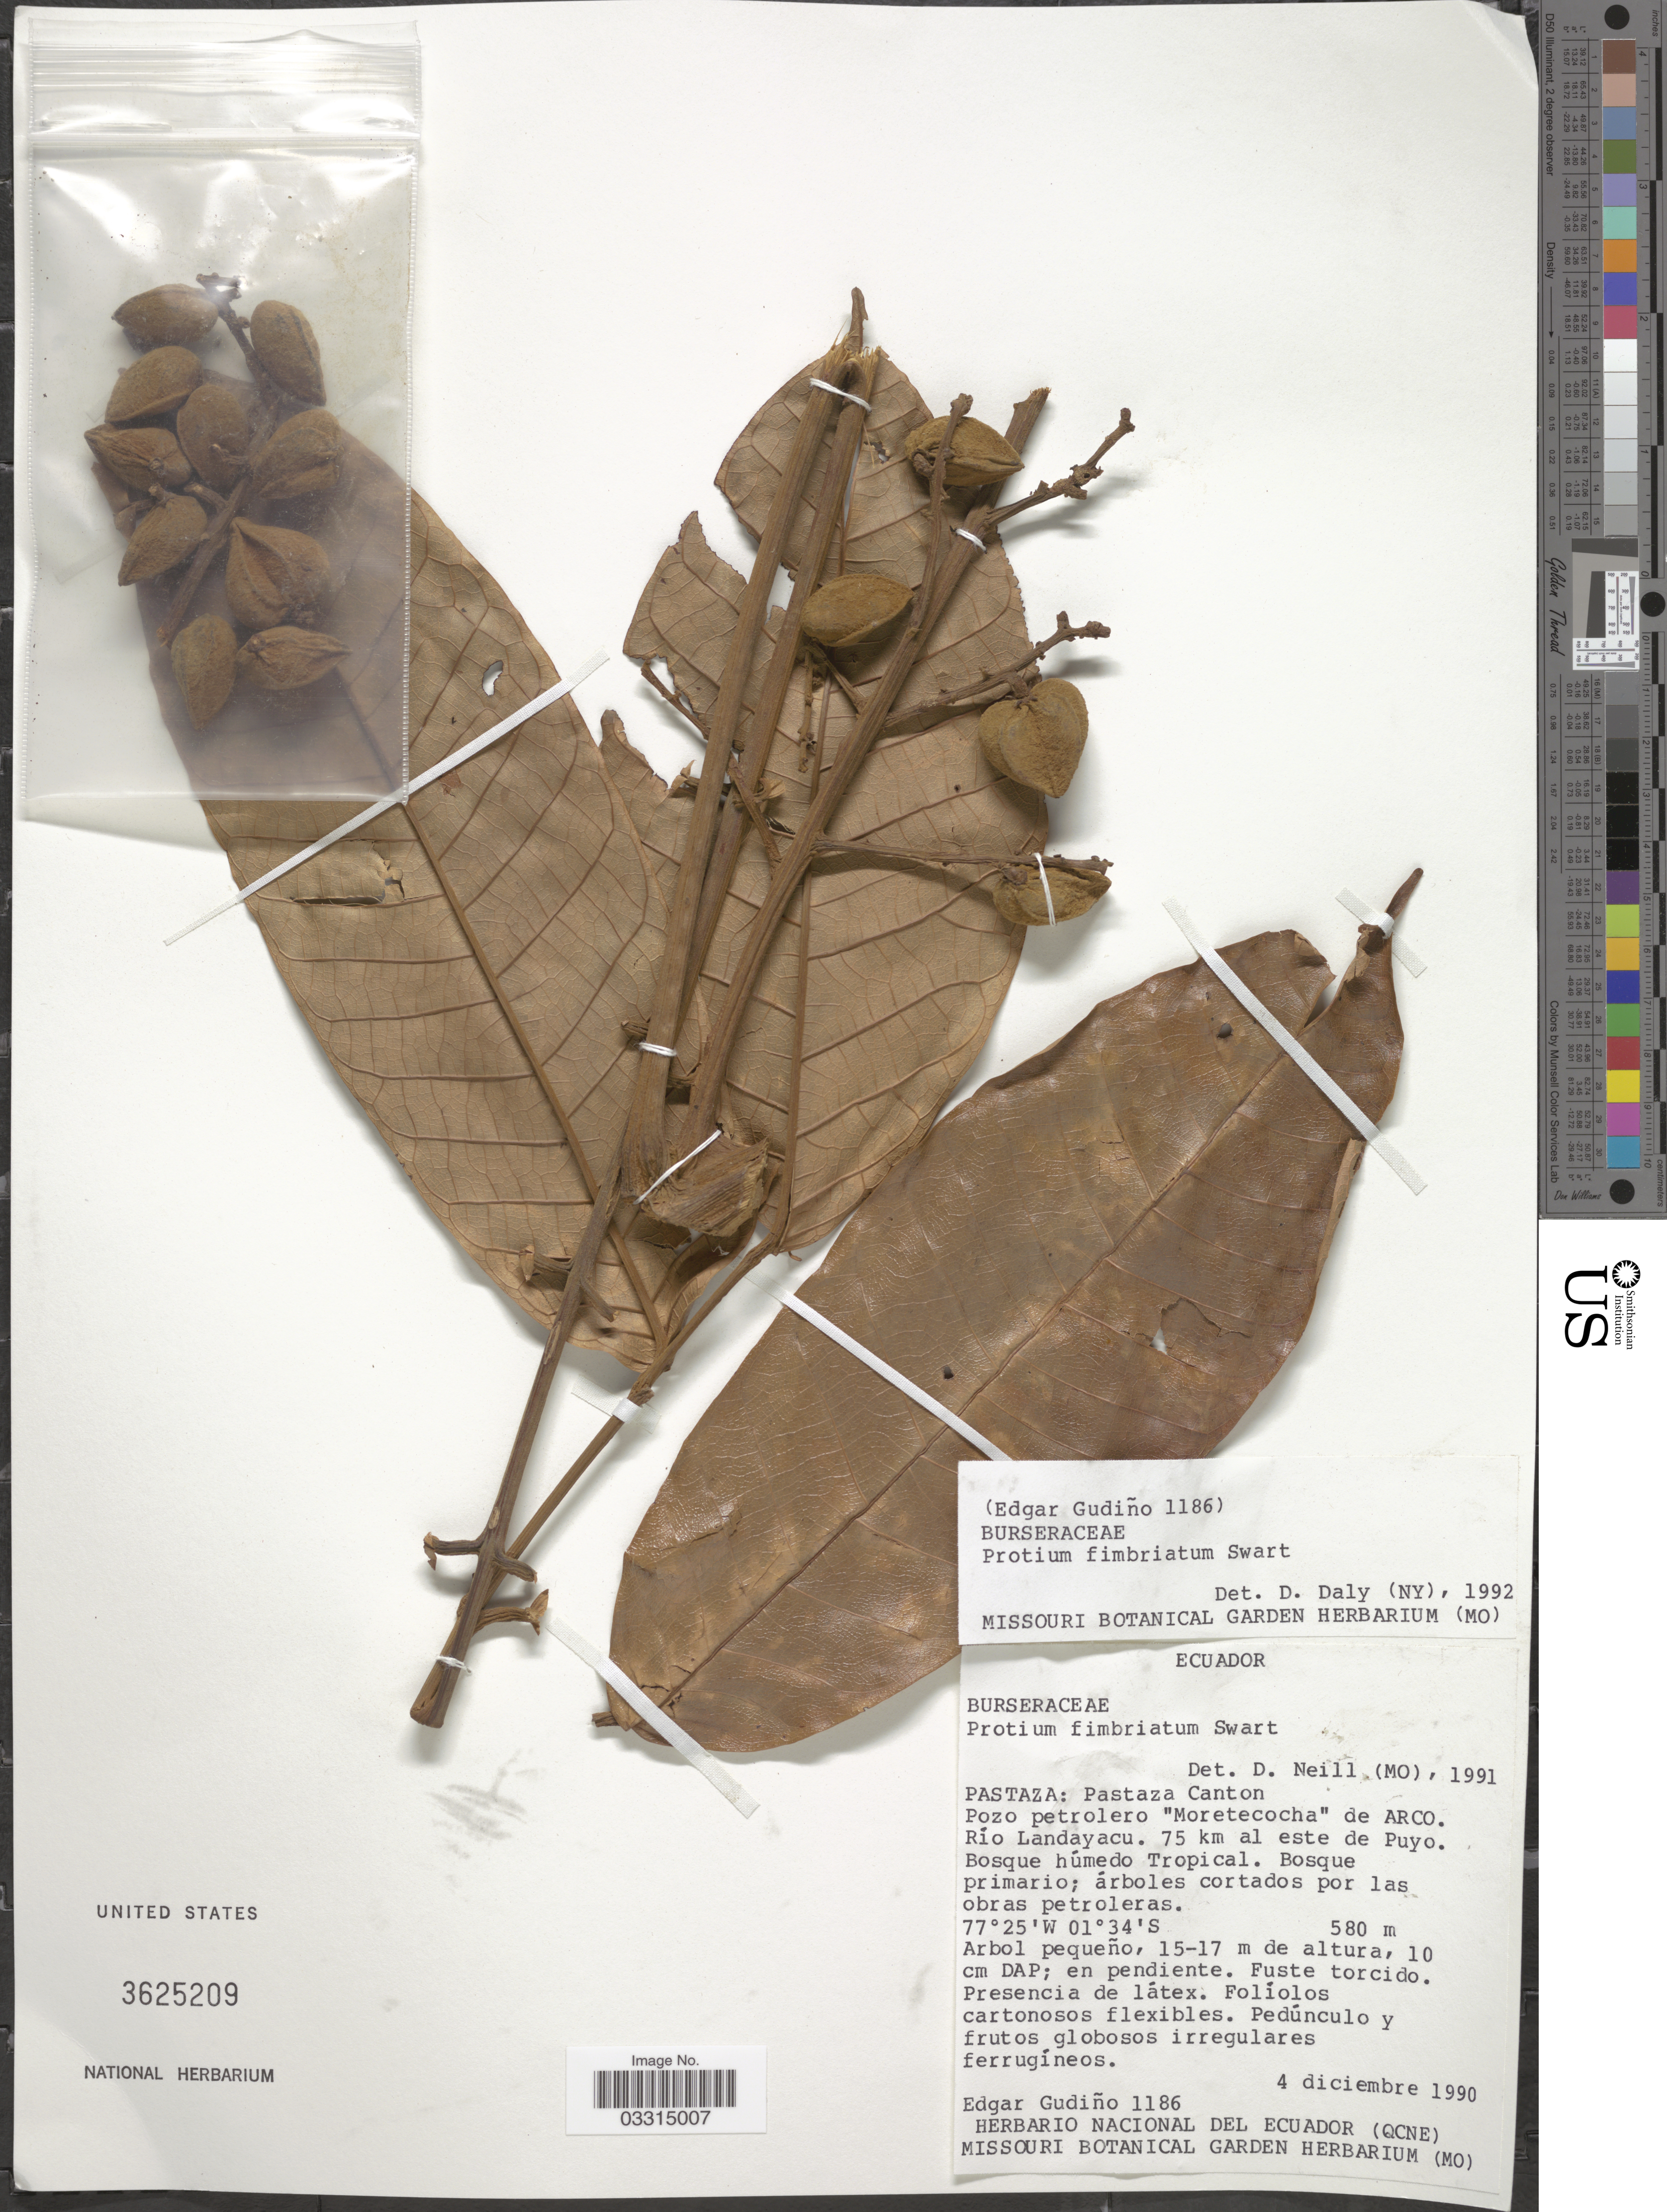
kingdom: Plantae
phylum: Tracheophyta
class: Magnoliopsida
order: Sapindales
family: Burseraceae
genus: Protium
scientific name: Protium fimbriatum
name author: Swart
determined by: Daly, D. C.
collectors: E. Gudiño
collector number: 1186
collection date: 1990-12-04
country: Ecuador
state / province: Pastaza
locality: Pastaza Canton. Pozo petrolero "Moretecocha" de Arco. Rio Landayacu. 75 km al este de Puyo.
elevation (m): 580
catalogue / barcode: US 3625209